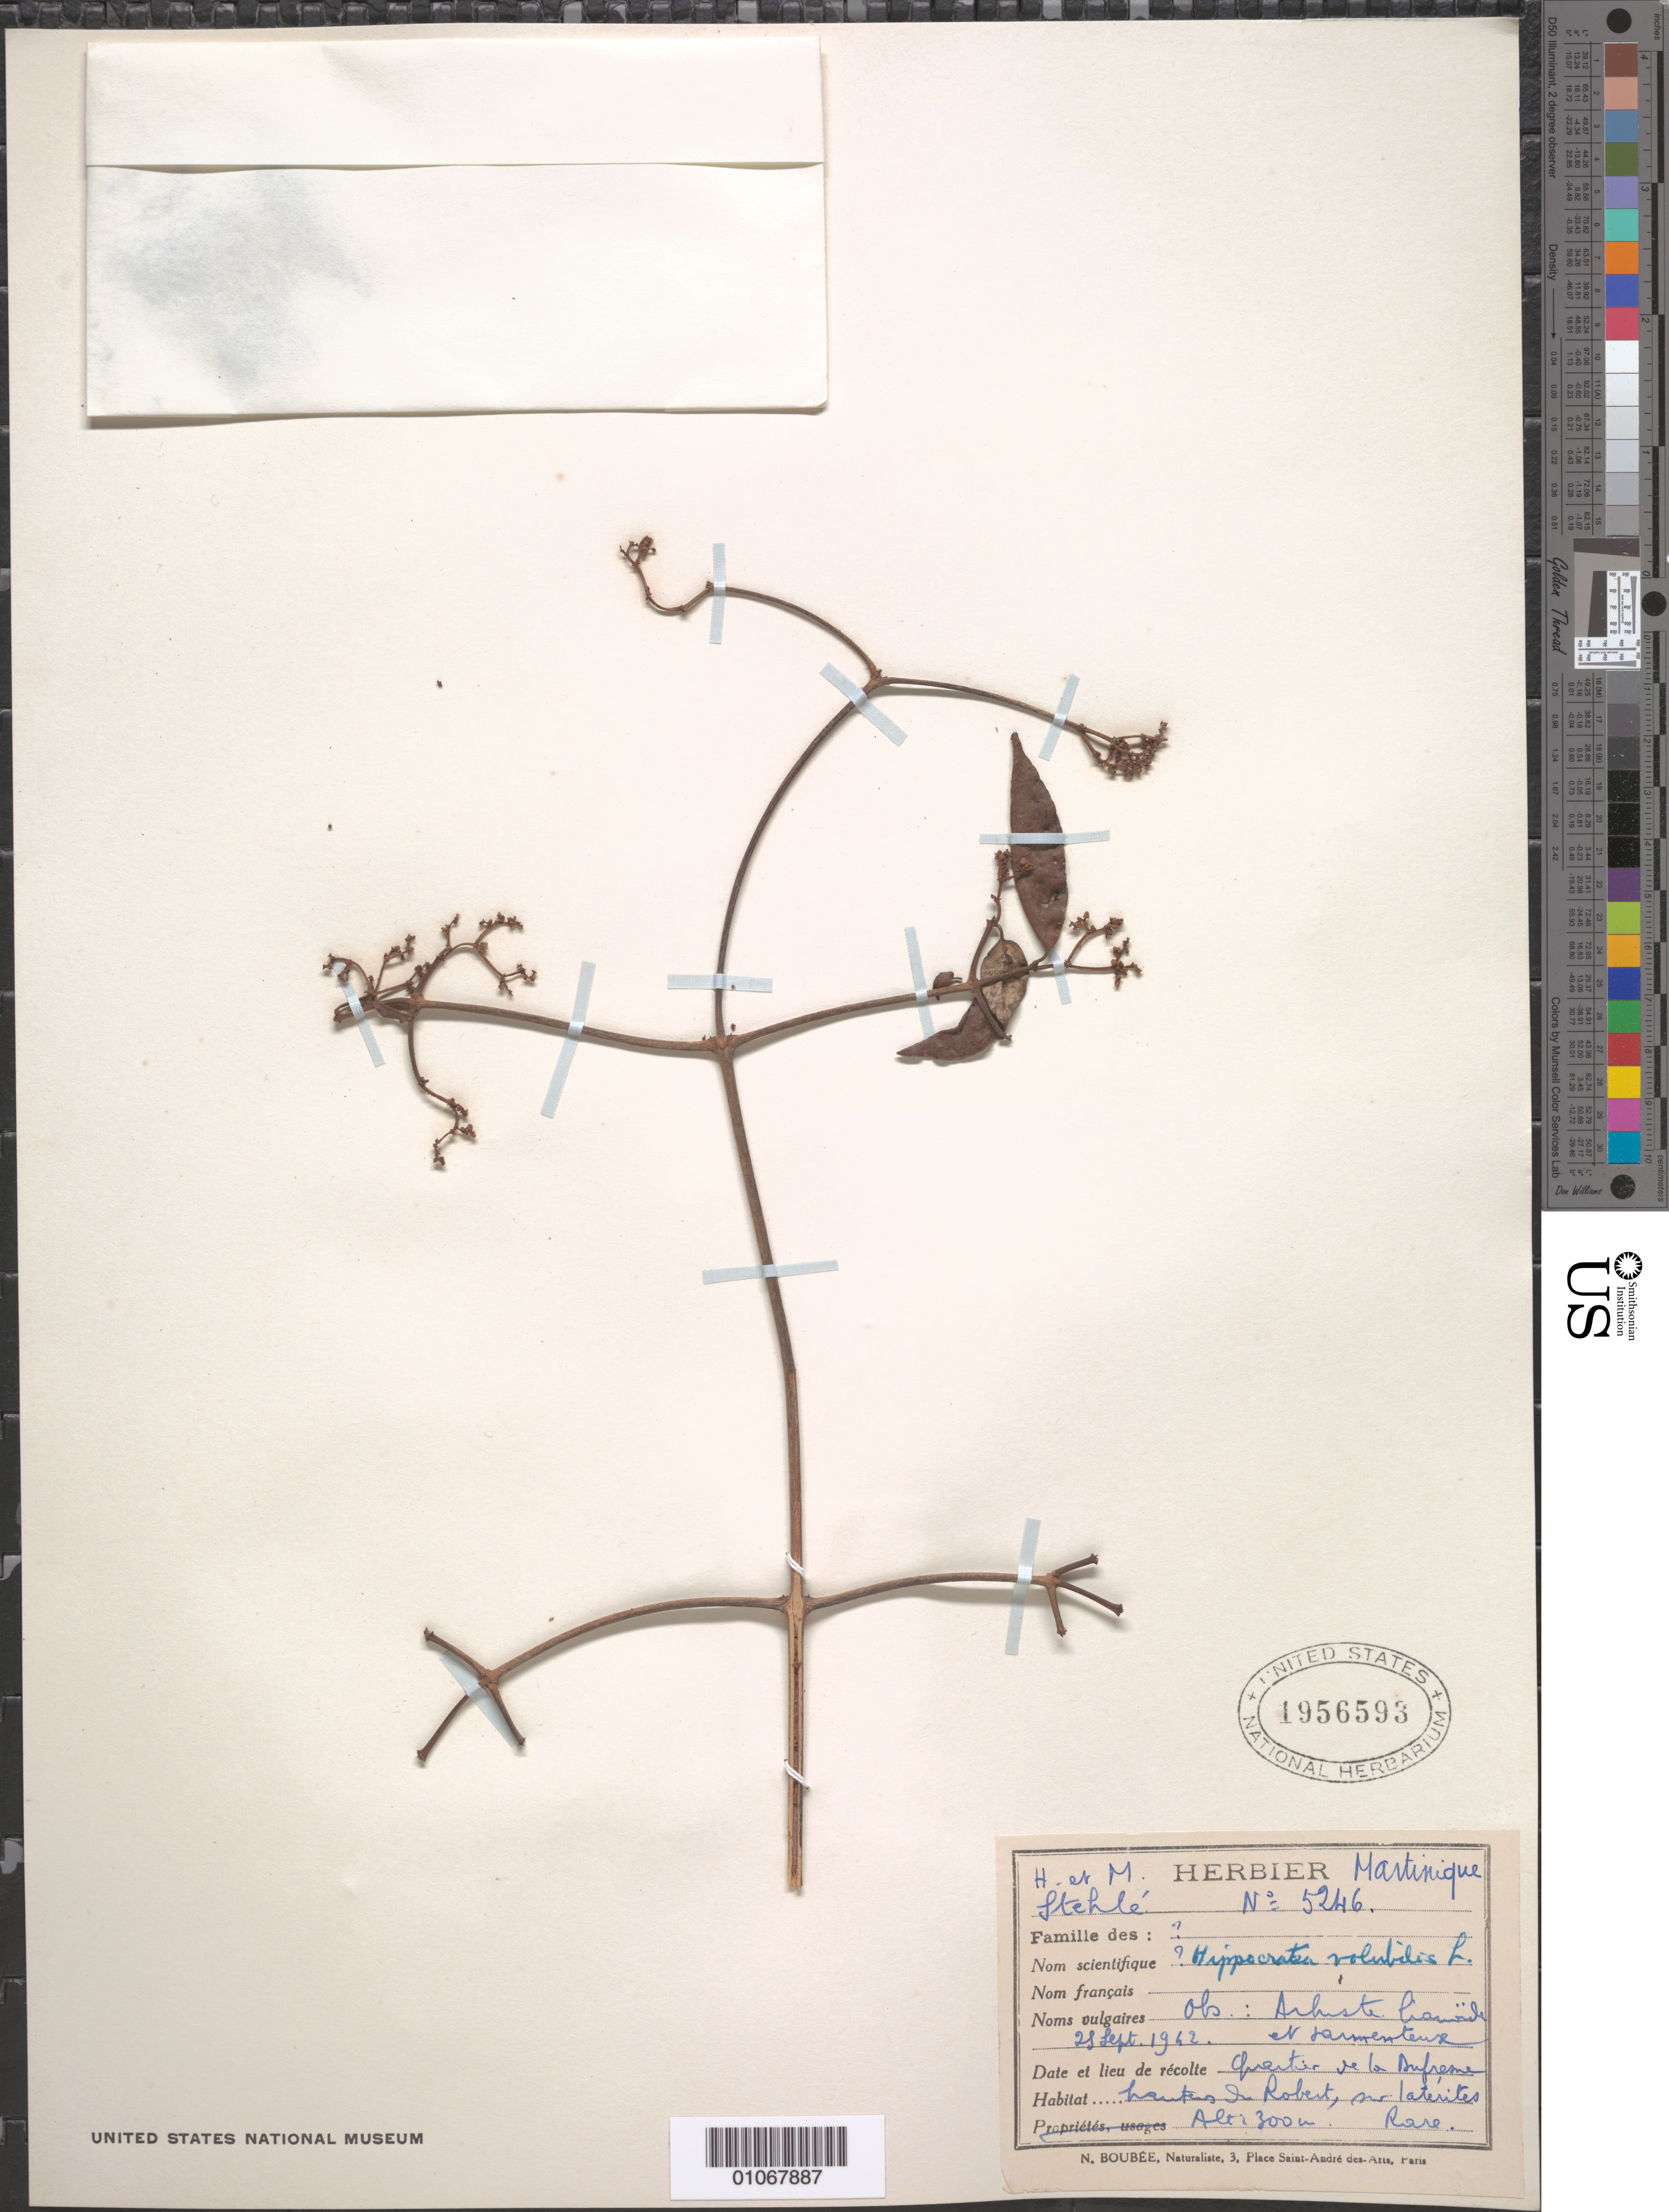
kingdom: Plantae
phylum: Tracheophyta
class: Magnoliopsida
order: Celastrales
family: Celastraceae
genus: Hippocratea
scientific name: Hippocratea volubilis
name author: L.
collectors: H. Stehlé & M. Stehlé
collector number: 5246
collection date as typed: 28 Sep 1962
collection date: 1962-09-28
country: Martinique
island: Martinique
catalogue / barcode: US 1956593